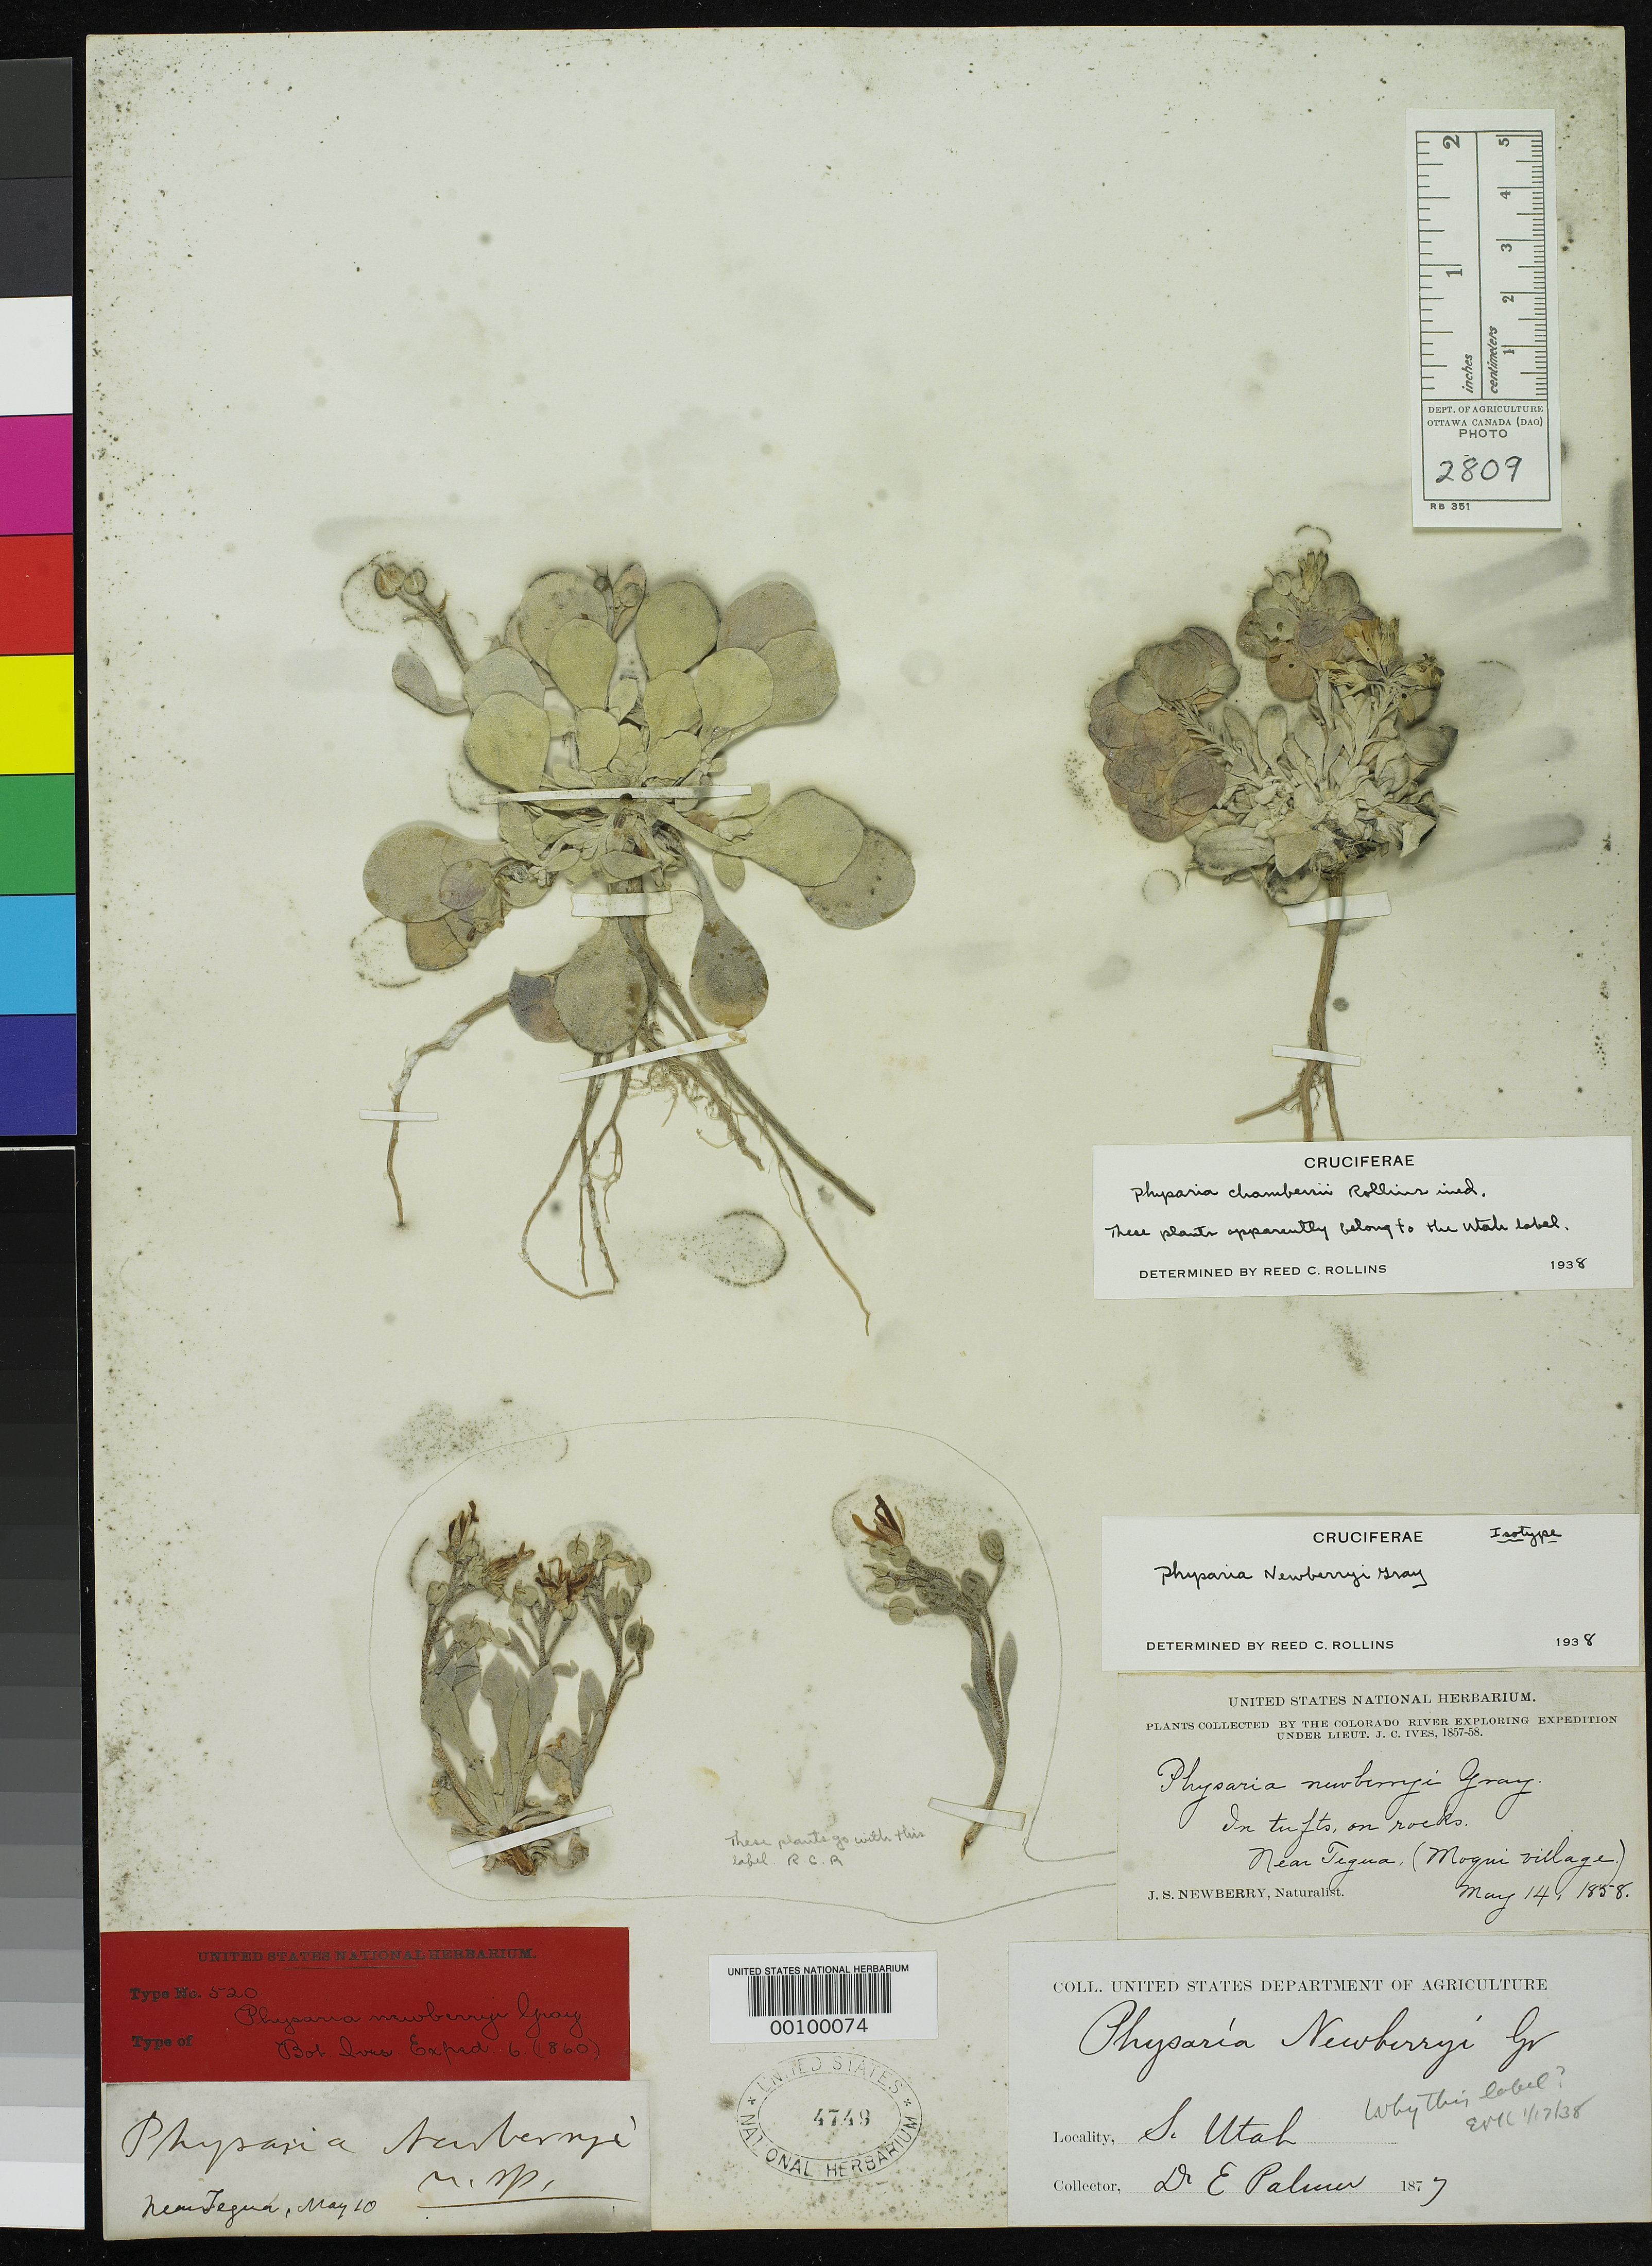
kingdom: Plantae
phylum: Tracheophyta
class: Magnoliopsida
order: Brassicales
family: Brassicaceae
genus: Physaria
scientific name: Physaria newberryi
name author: A. Gray in Ives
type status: Isotype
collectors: J. S. Newberry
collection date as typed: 10 May 1858 or 14 May 1858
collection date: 1858-05-10 or 1858-05-14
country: United States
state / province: Arizona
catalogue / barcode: US 4749